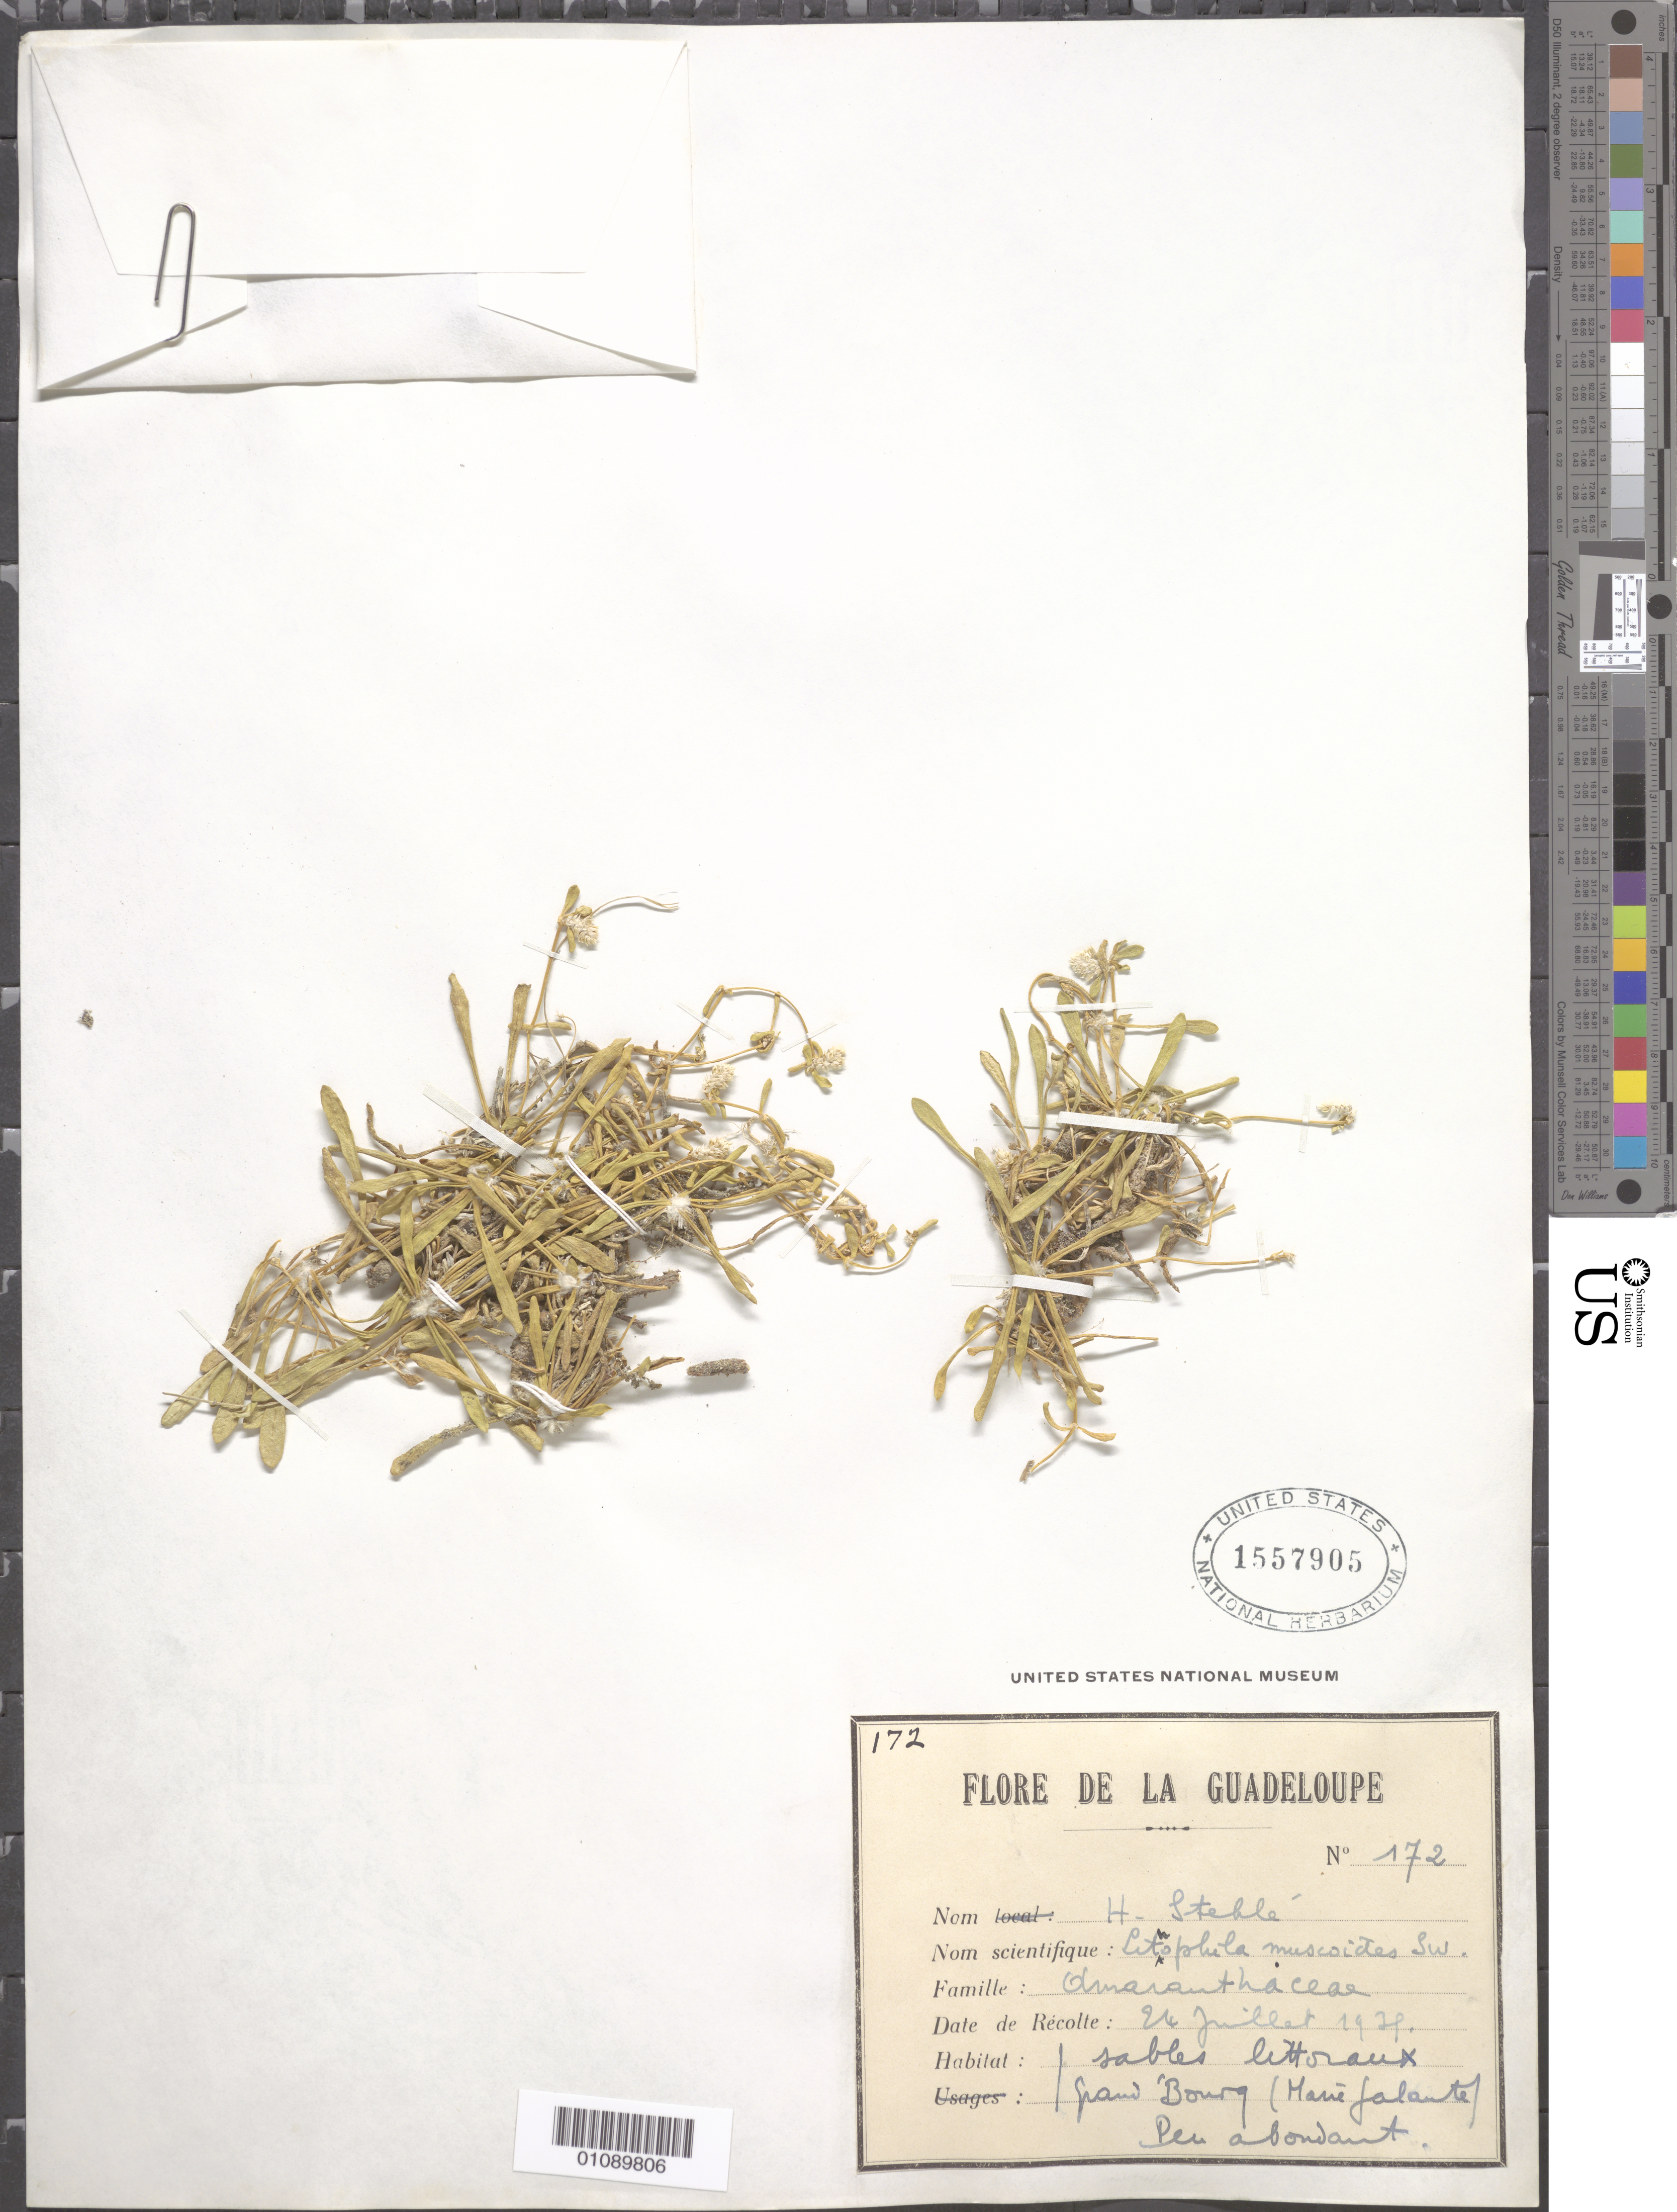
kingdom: Plantae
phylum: Tracheophyta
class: Magnoliopsida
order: Caryophyllales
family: Amaranthaceae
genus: Gomphrena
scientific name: Gomphrena muscoides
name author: (Sw.) T. Ortuño & Borsch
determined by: Strong, Mark T., (BOT), Smithsonian Institution - National Museum of Natural History (UNITED STATES)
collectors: H. Stehlé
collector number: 172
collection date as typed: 24 Jul 1925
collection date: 1925-07-24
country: Guadeloupe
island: Marie Galante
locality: Grand Bourg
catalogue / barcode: US 1557905